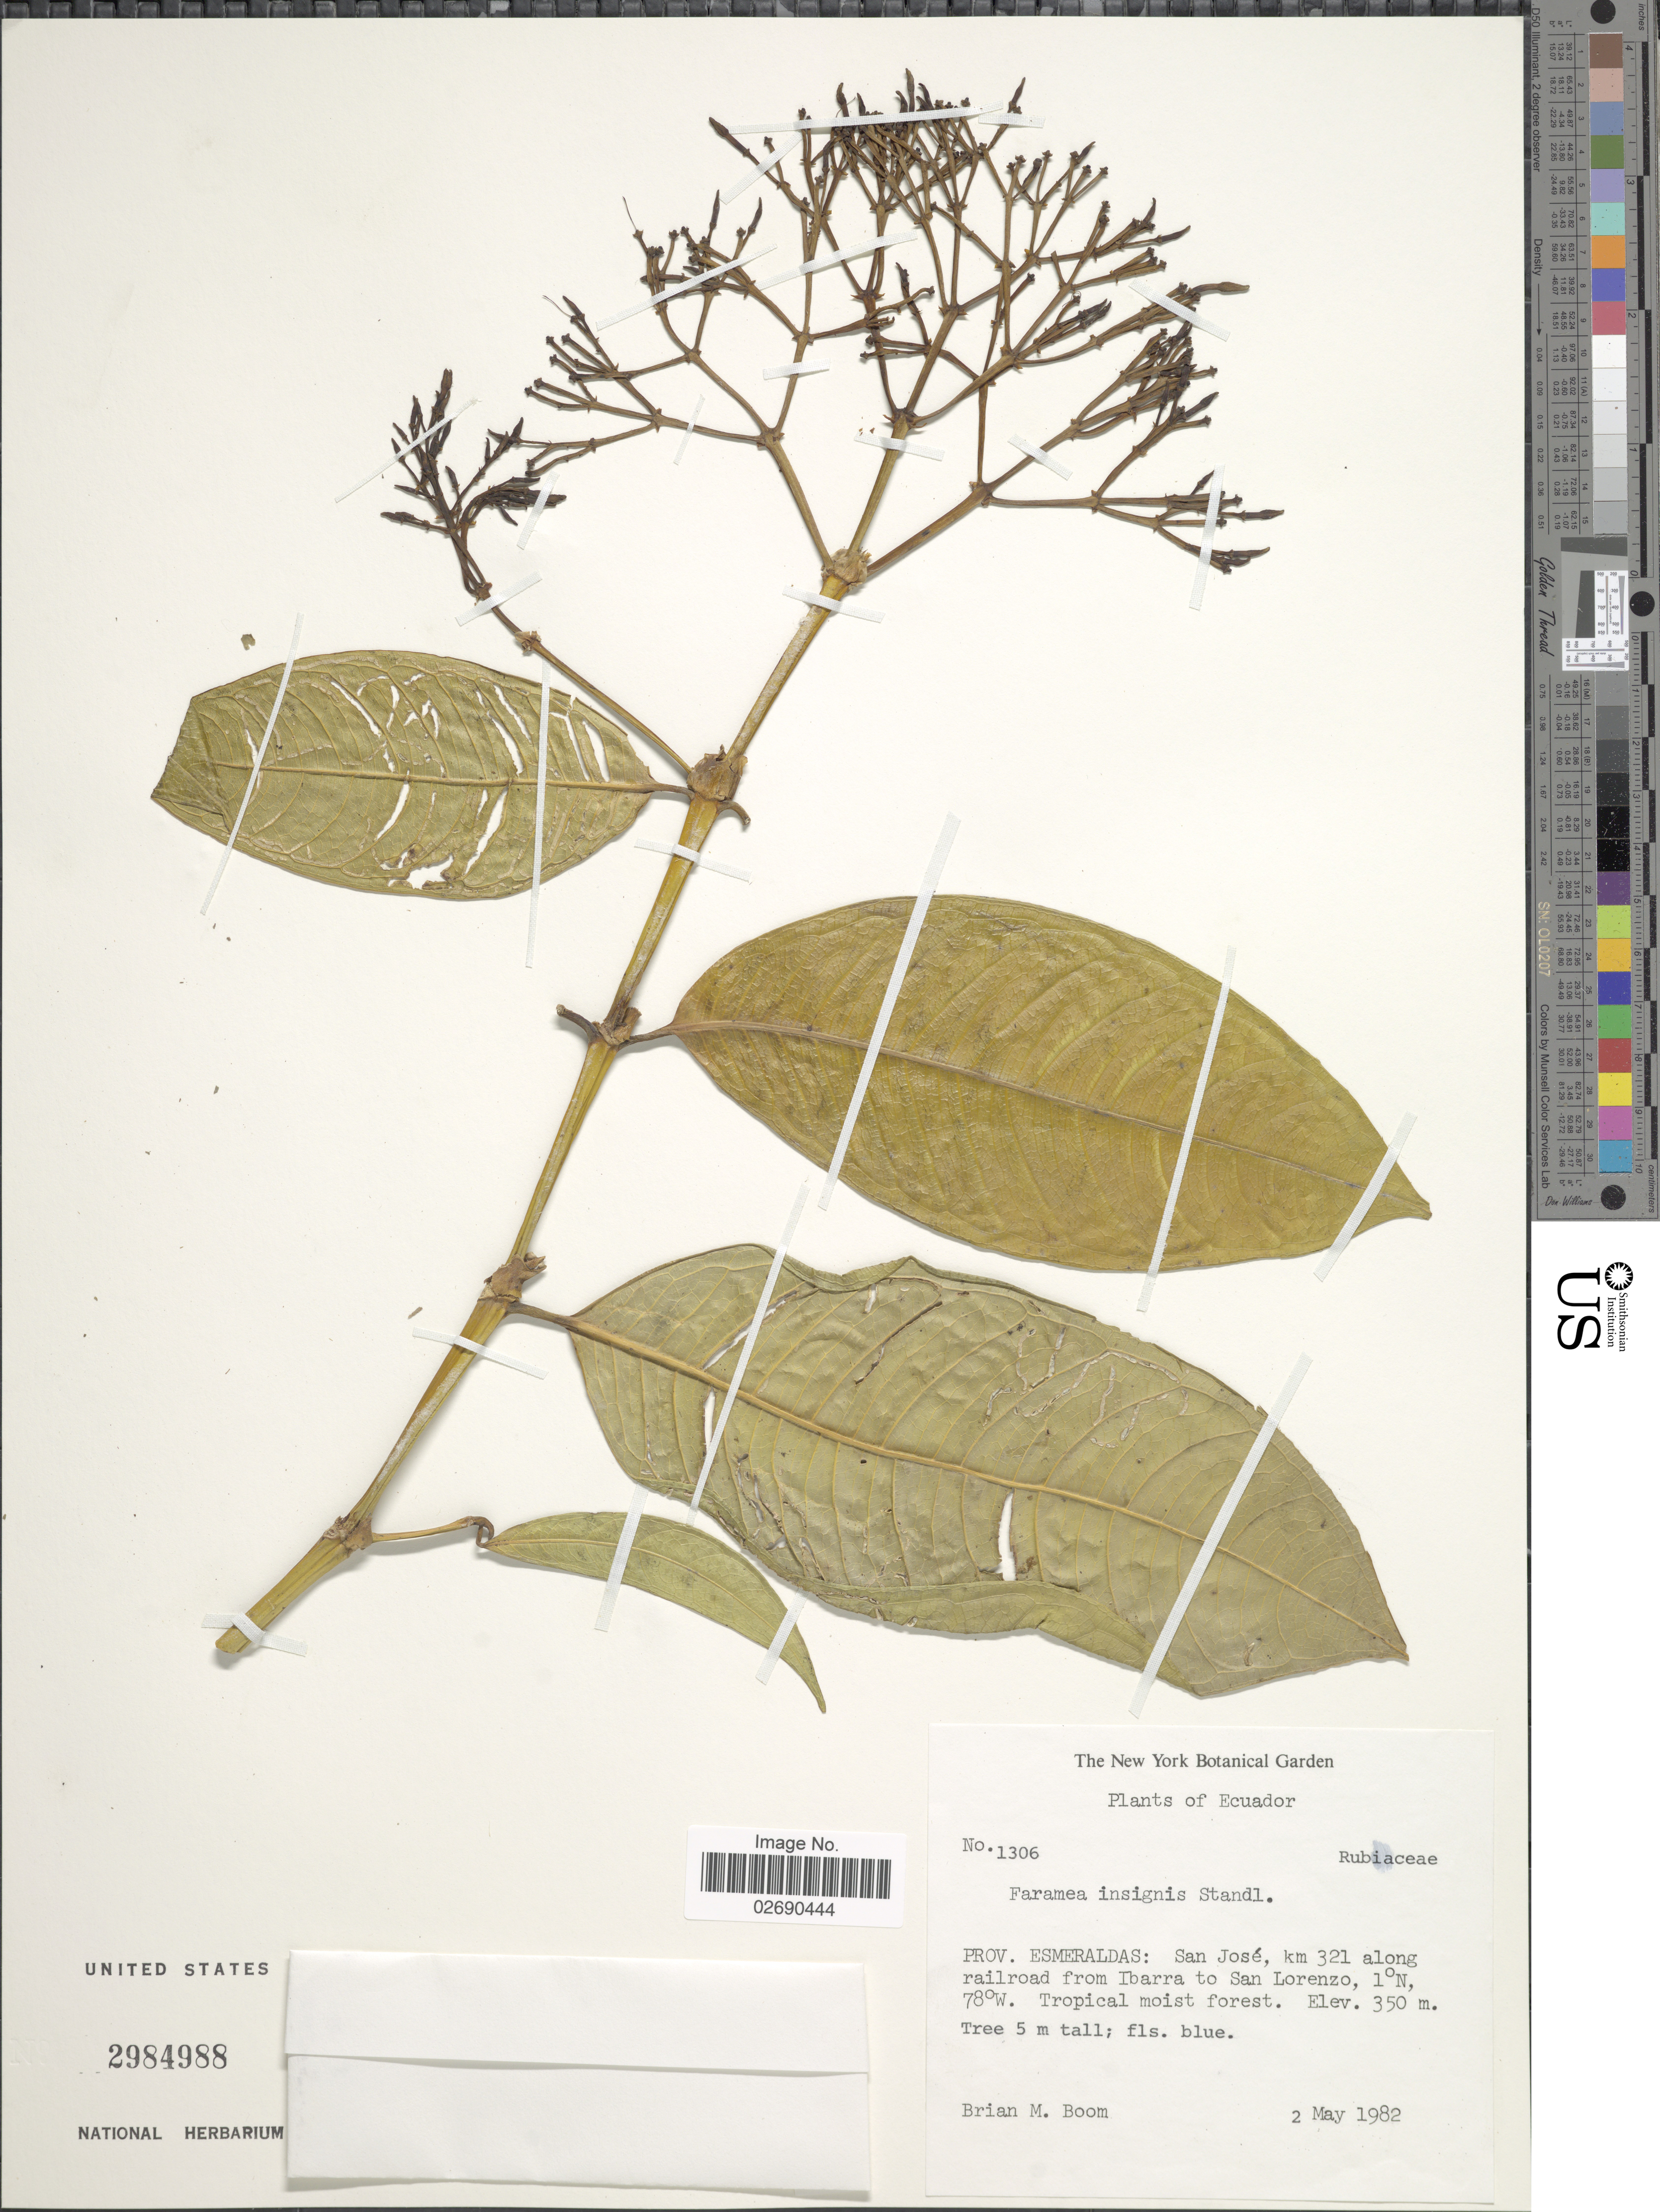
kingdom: Plantae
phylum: Tracheophyta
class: Magnoliopsida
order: Gentianales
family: Rubiaceae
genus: Faramea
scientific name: Faramea insignis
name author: Standl.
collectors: B. M. Boom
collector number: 1306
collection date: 1982-05-02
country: Ecuador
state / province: Esmeraldas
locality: San José, km 321 along railroad from Ibara to San Lorenzo. Tropical moist forest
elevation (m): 350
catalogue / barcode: US 2984988